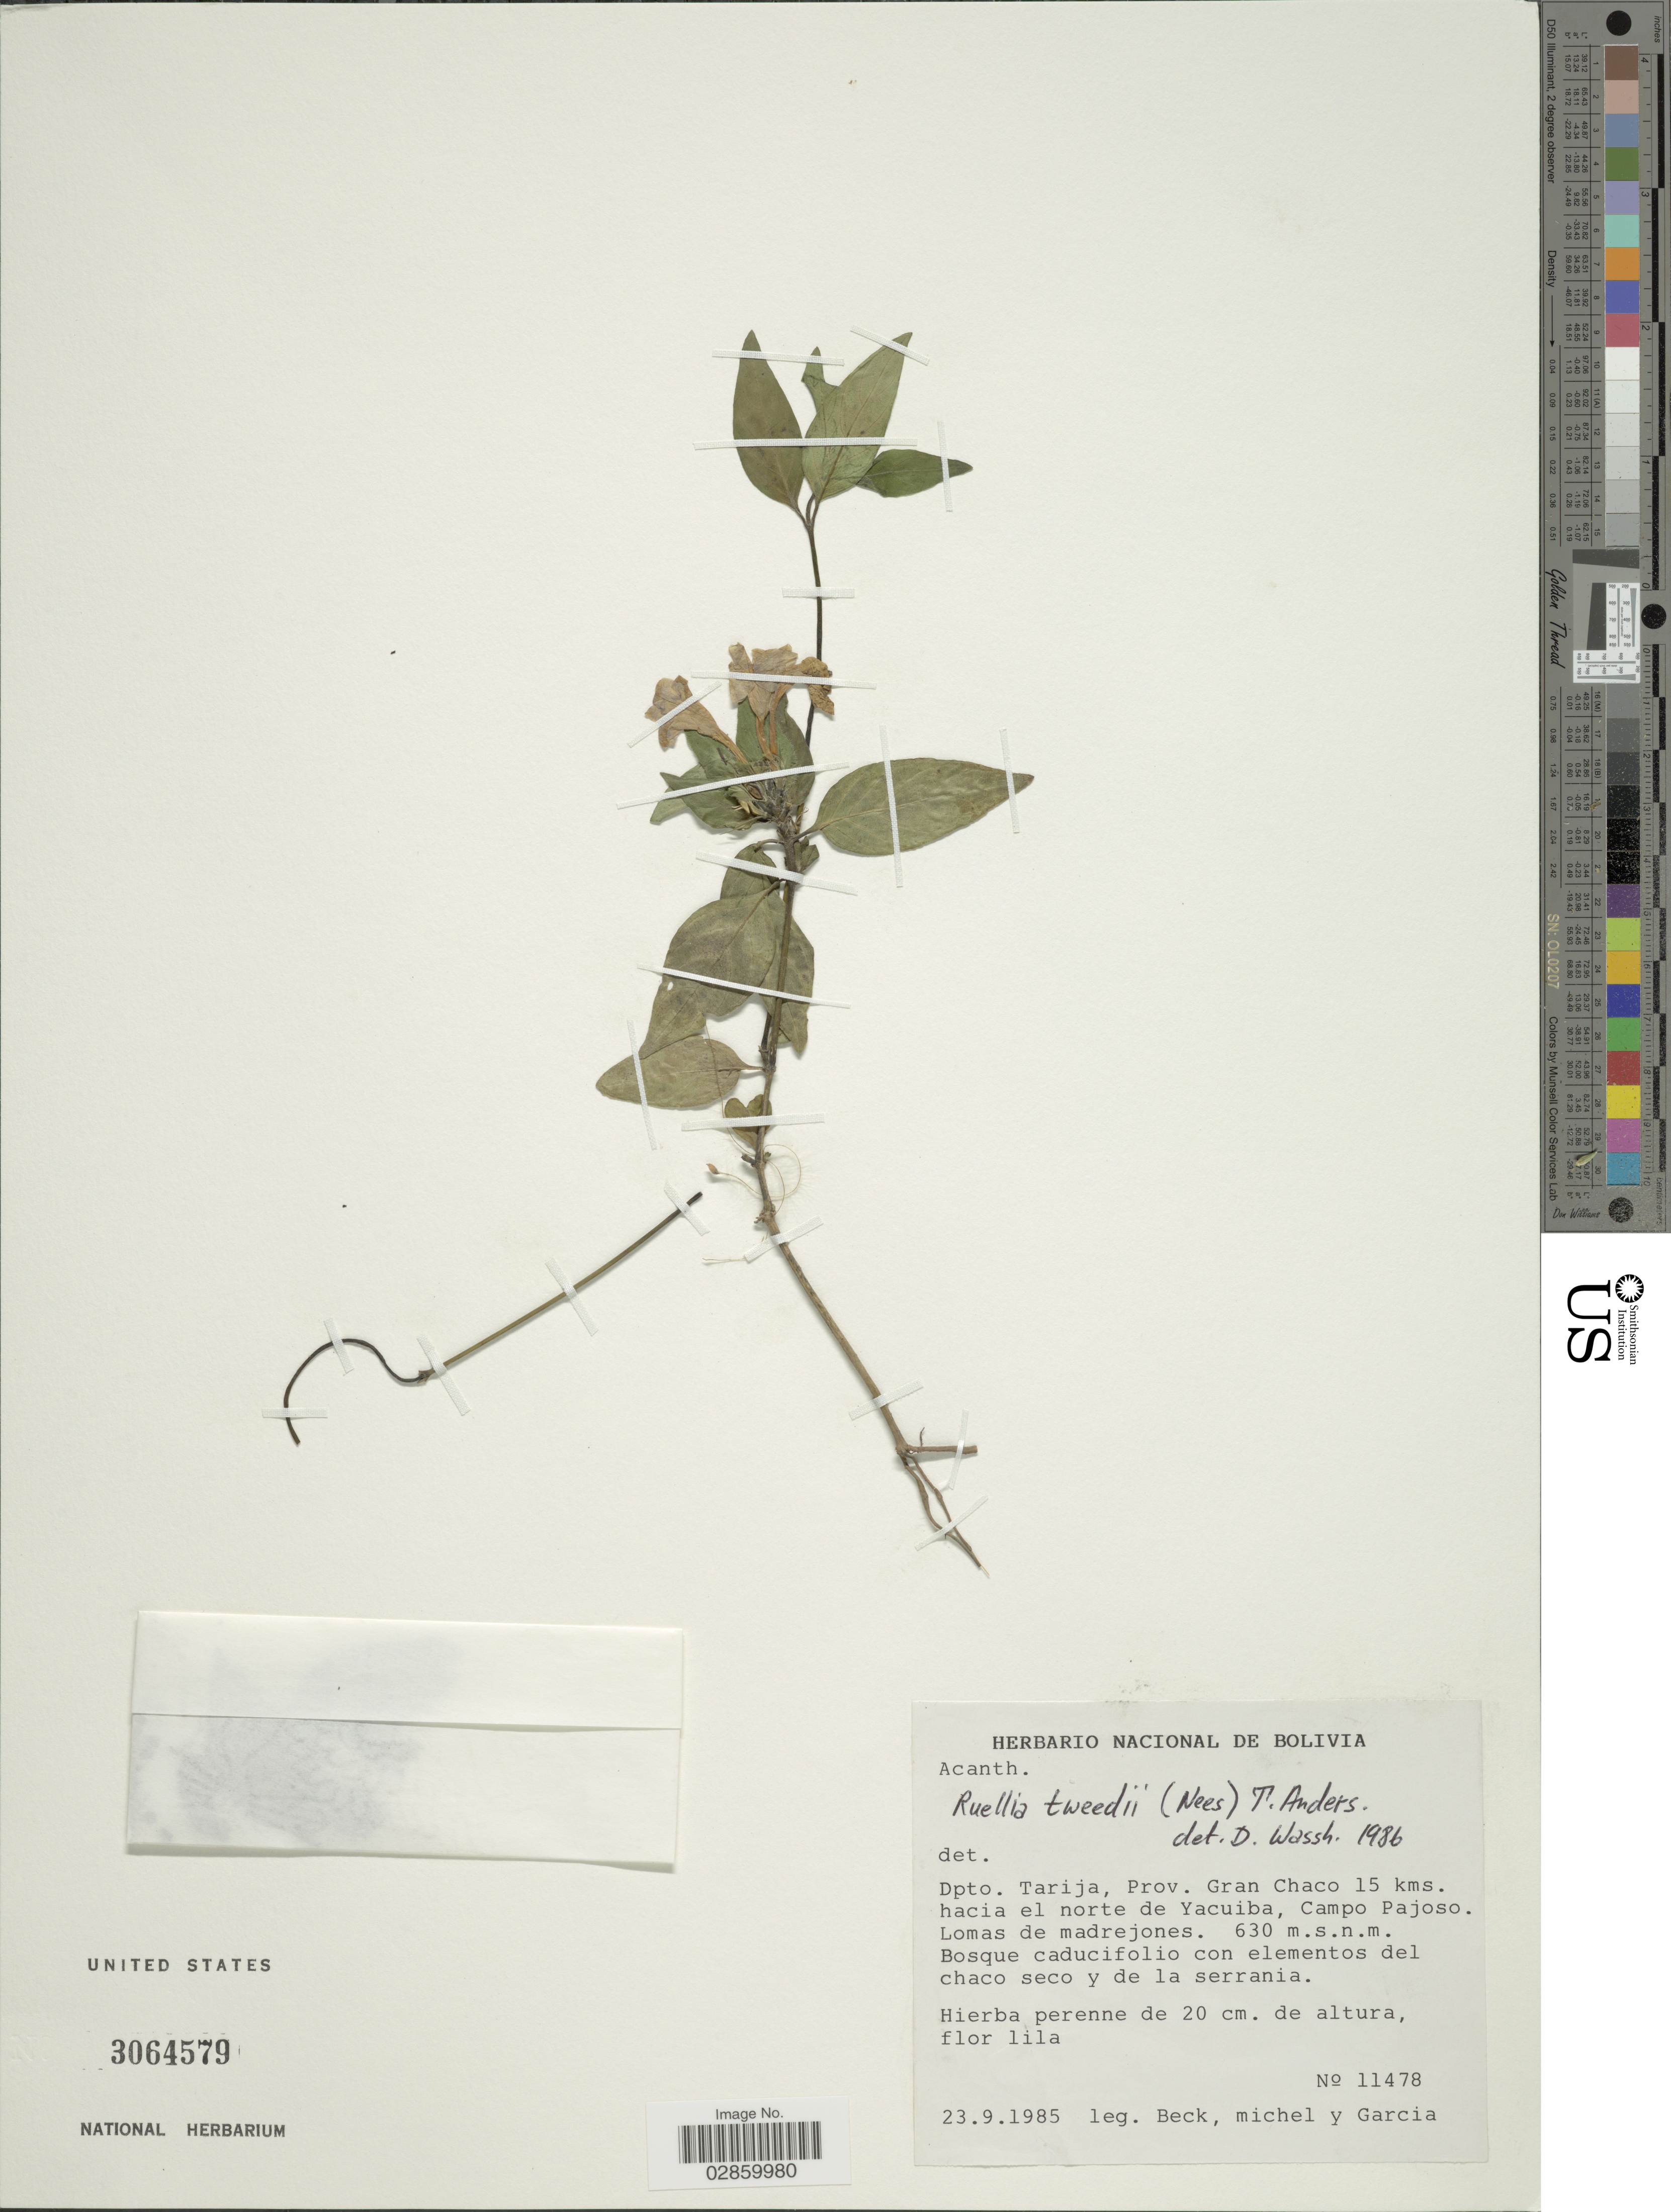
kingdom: Plantae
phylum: Tracheophyta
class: Magnoliopsida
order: Lamiales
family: Acanthaceae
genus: Ruellia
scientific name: Ruellia erythropus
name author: (Nees) Lindau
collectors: -- Beck, -. Michel & H. Garcia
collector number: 11478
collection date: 1985-09-23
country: Bolivia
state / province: Tarija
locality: Dpto. Tarija, Prov. Gran Chaco 15 kms. hacia el norte de Yacuiba, Campo Pajoso.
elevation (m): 630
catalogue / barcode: US 3064579